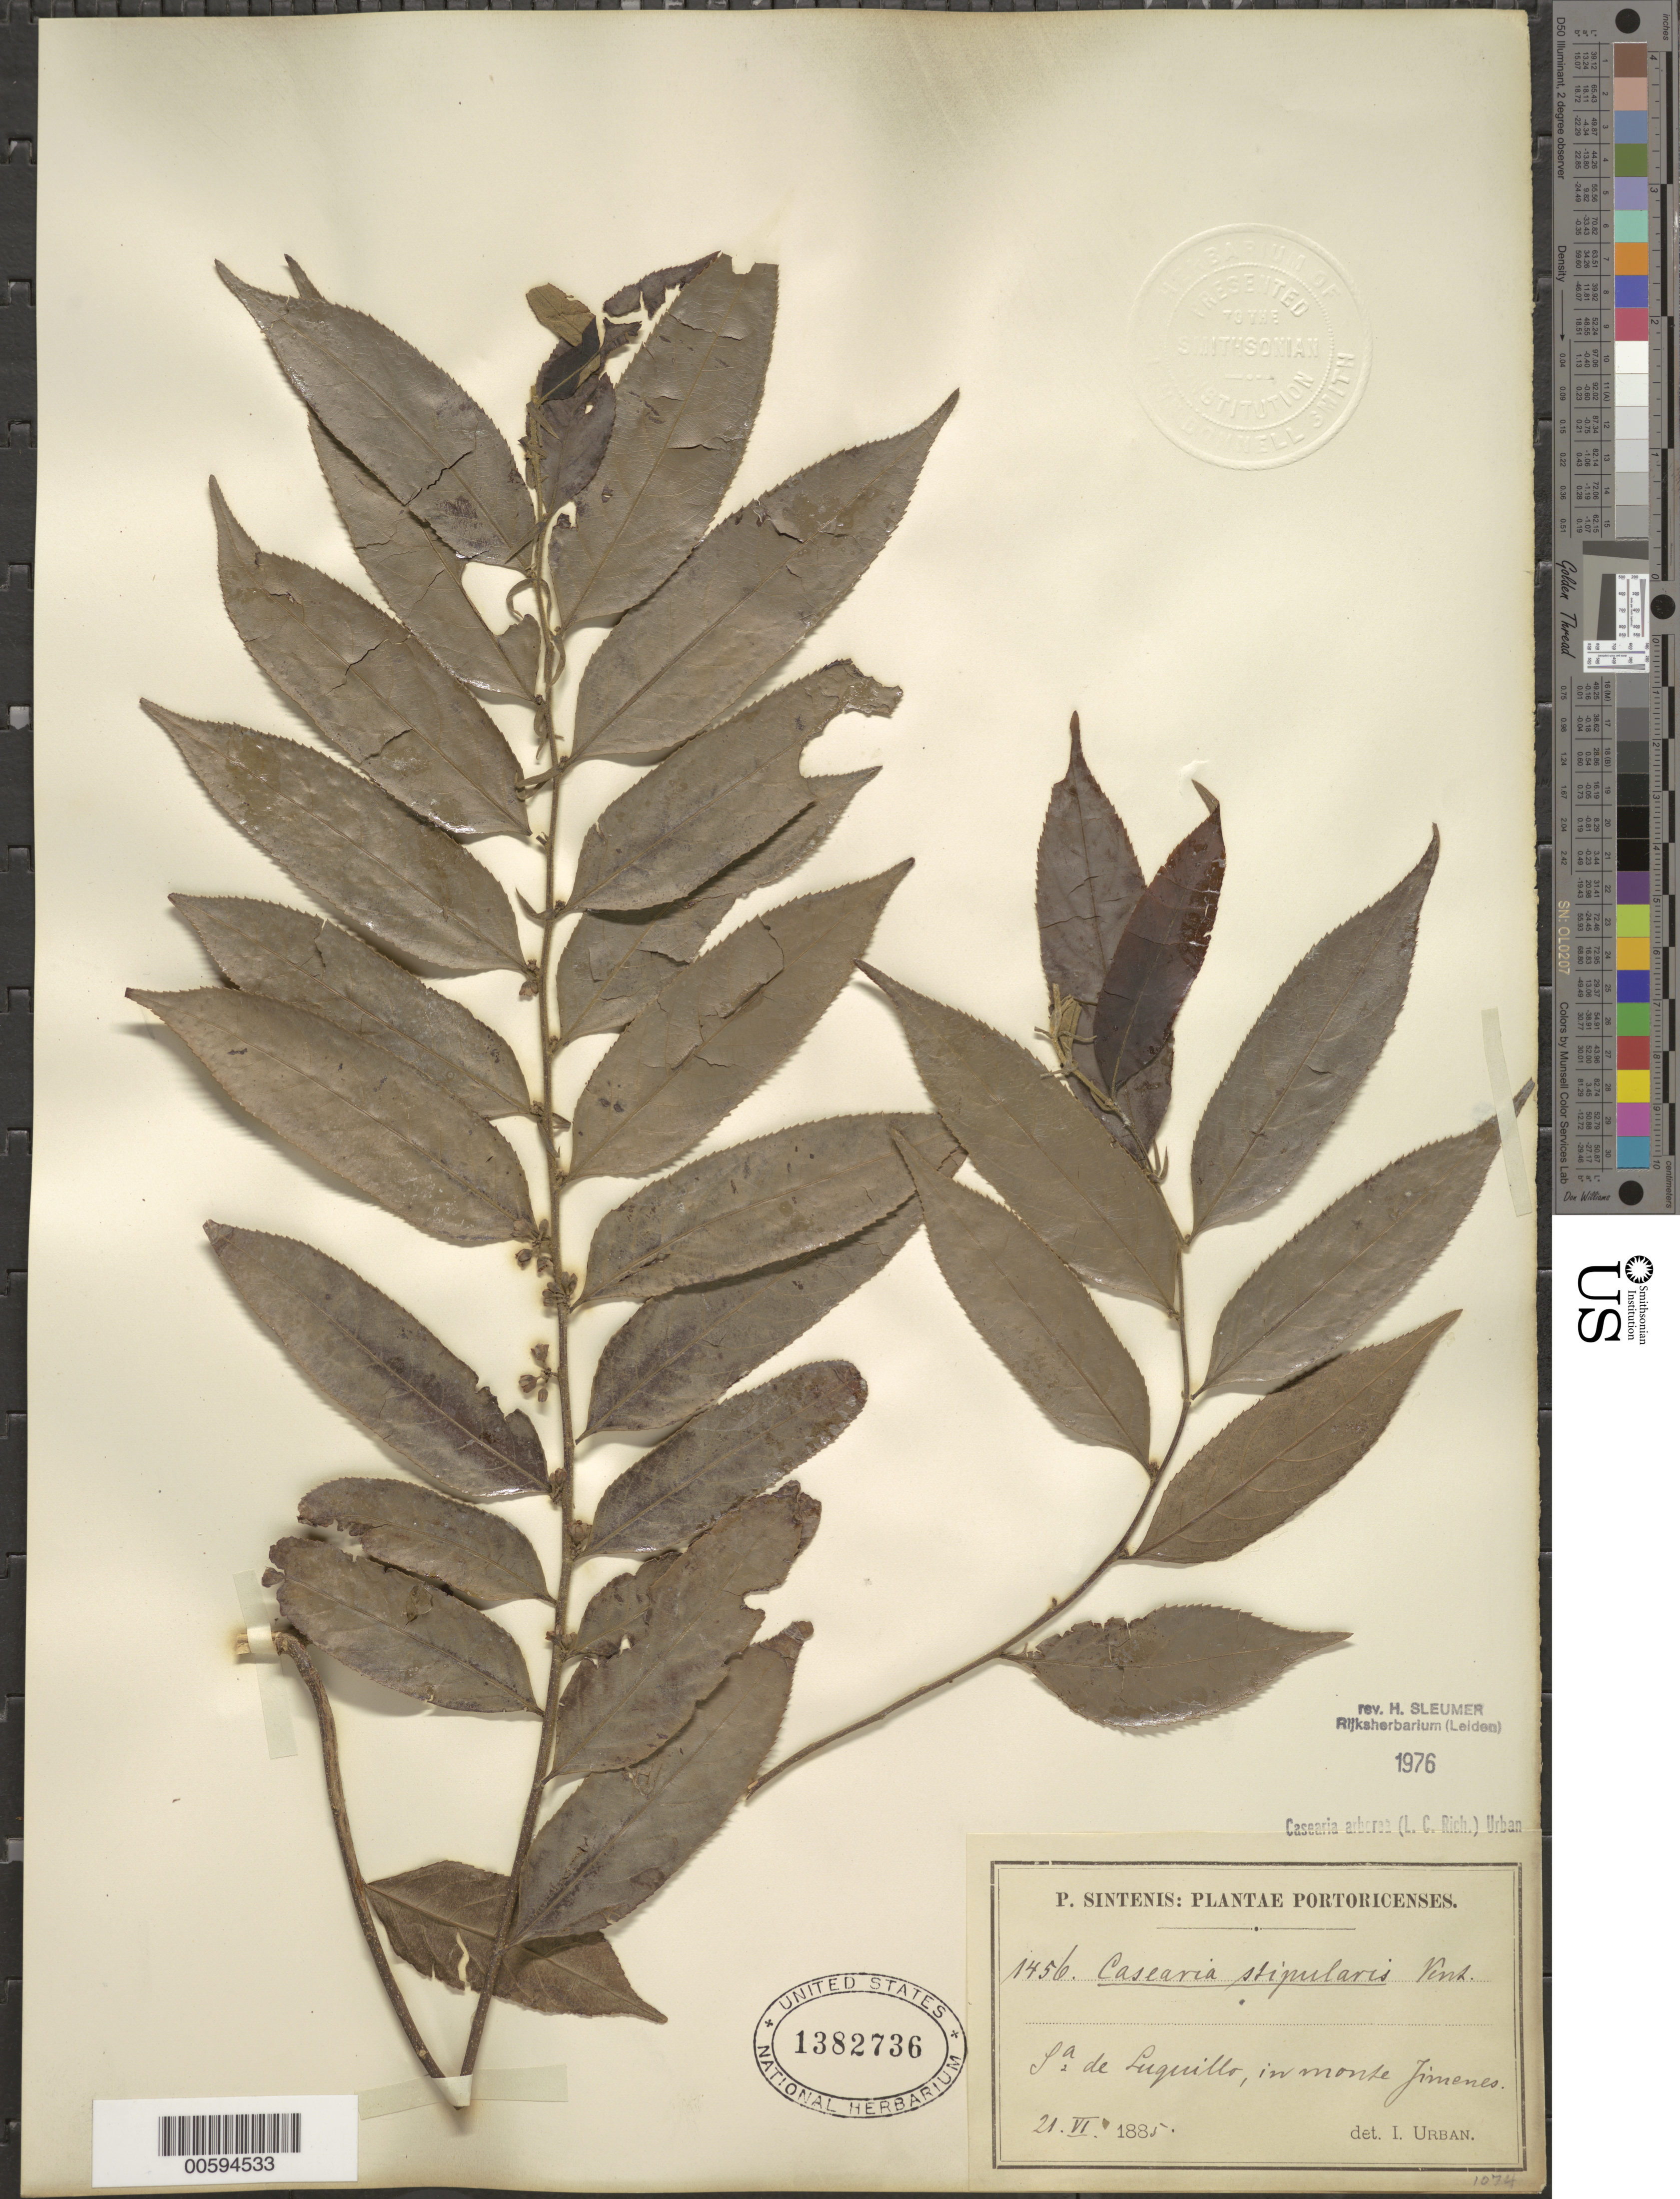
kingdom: Plantae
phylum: Tracheophyta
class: Magnoliopsida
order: Malpighiales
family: Salicaceae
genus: Casearia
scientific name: Casearia arborea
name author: (Rich.) Urb.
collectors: P. Sintenis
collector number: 1456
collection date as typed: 21 Jun 1885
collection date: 1885-06-21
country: Puerto Rico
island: Greater Antilles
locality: Sierra de Luquillo, in monte Jimenes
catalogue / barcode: US 1382736